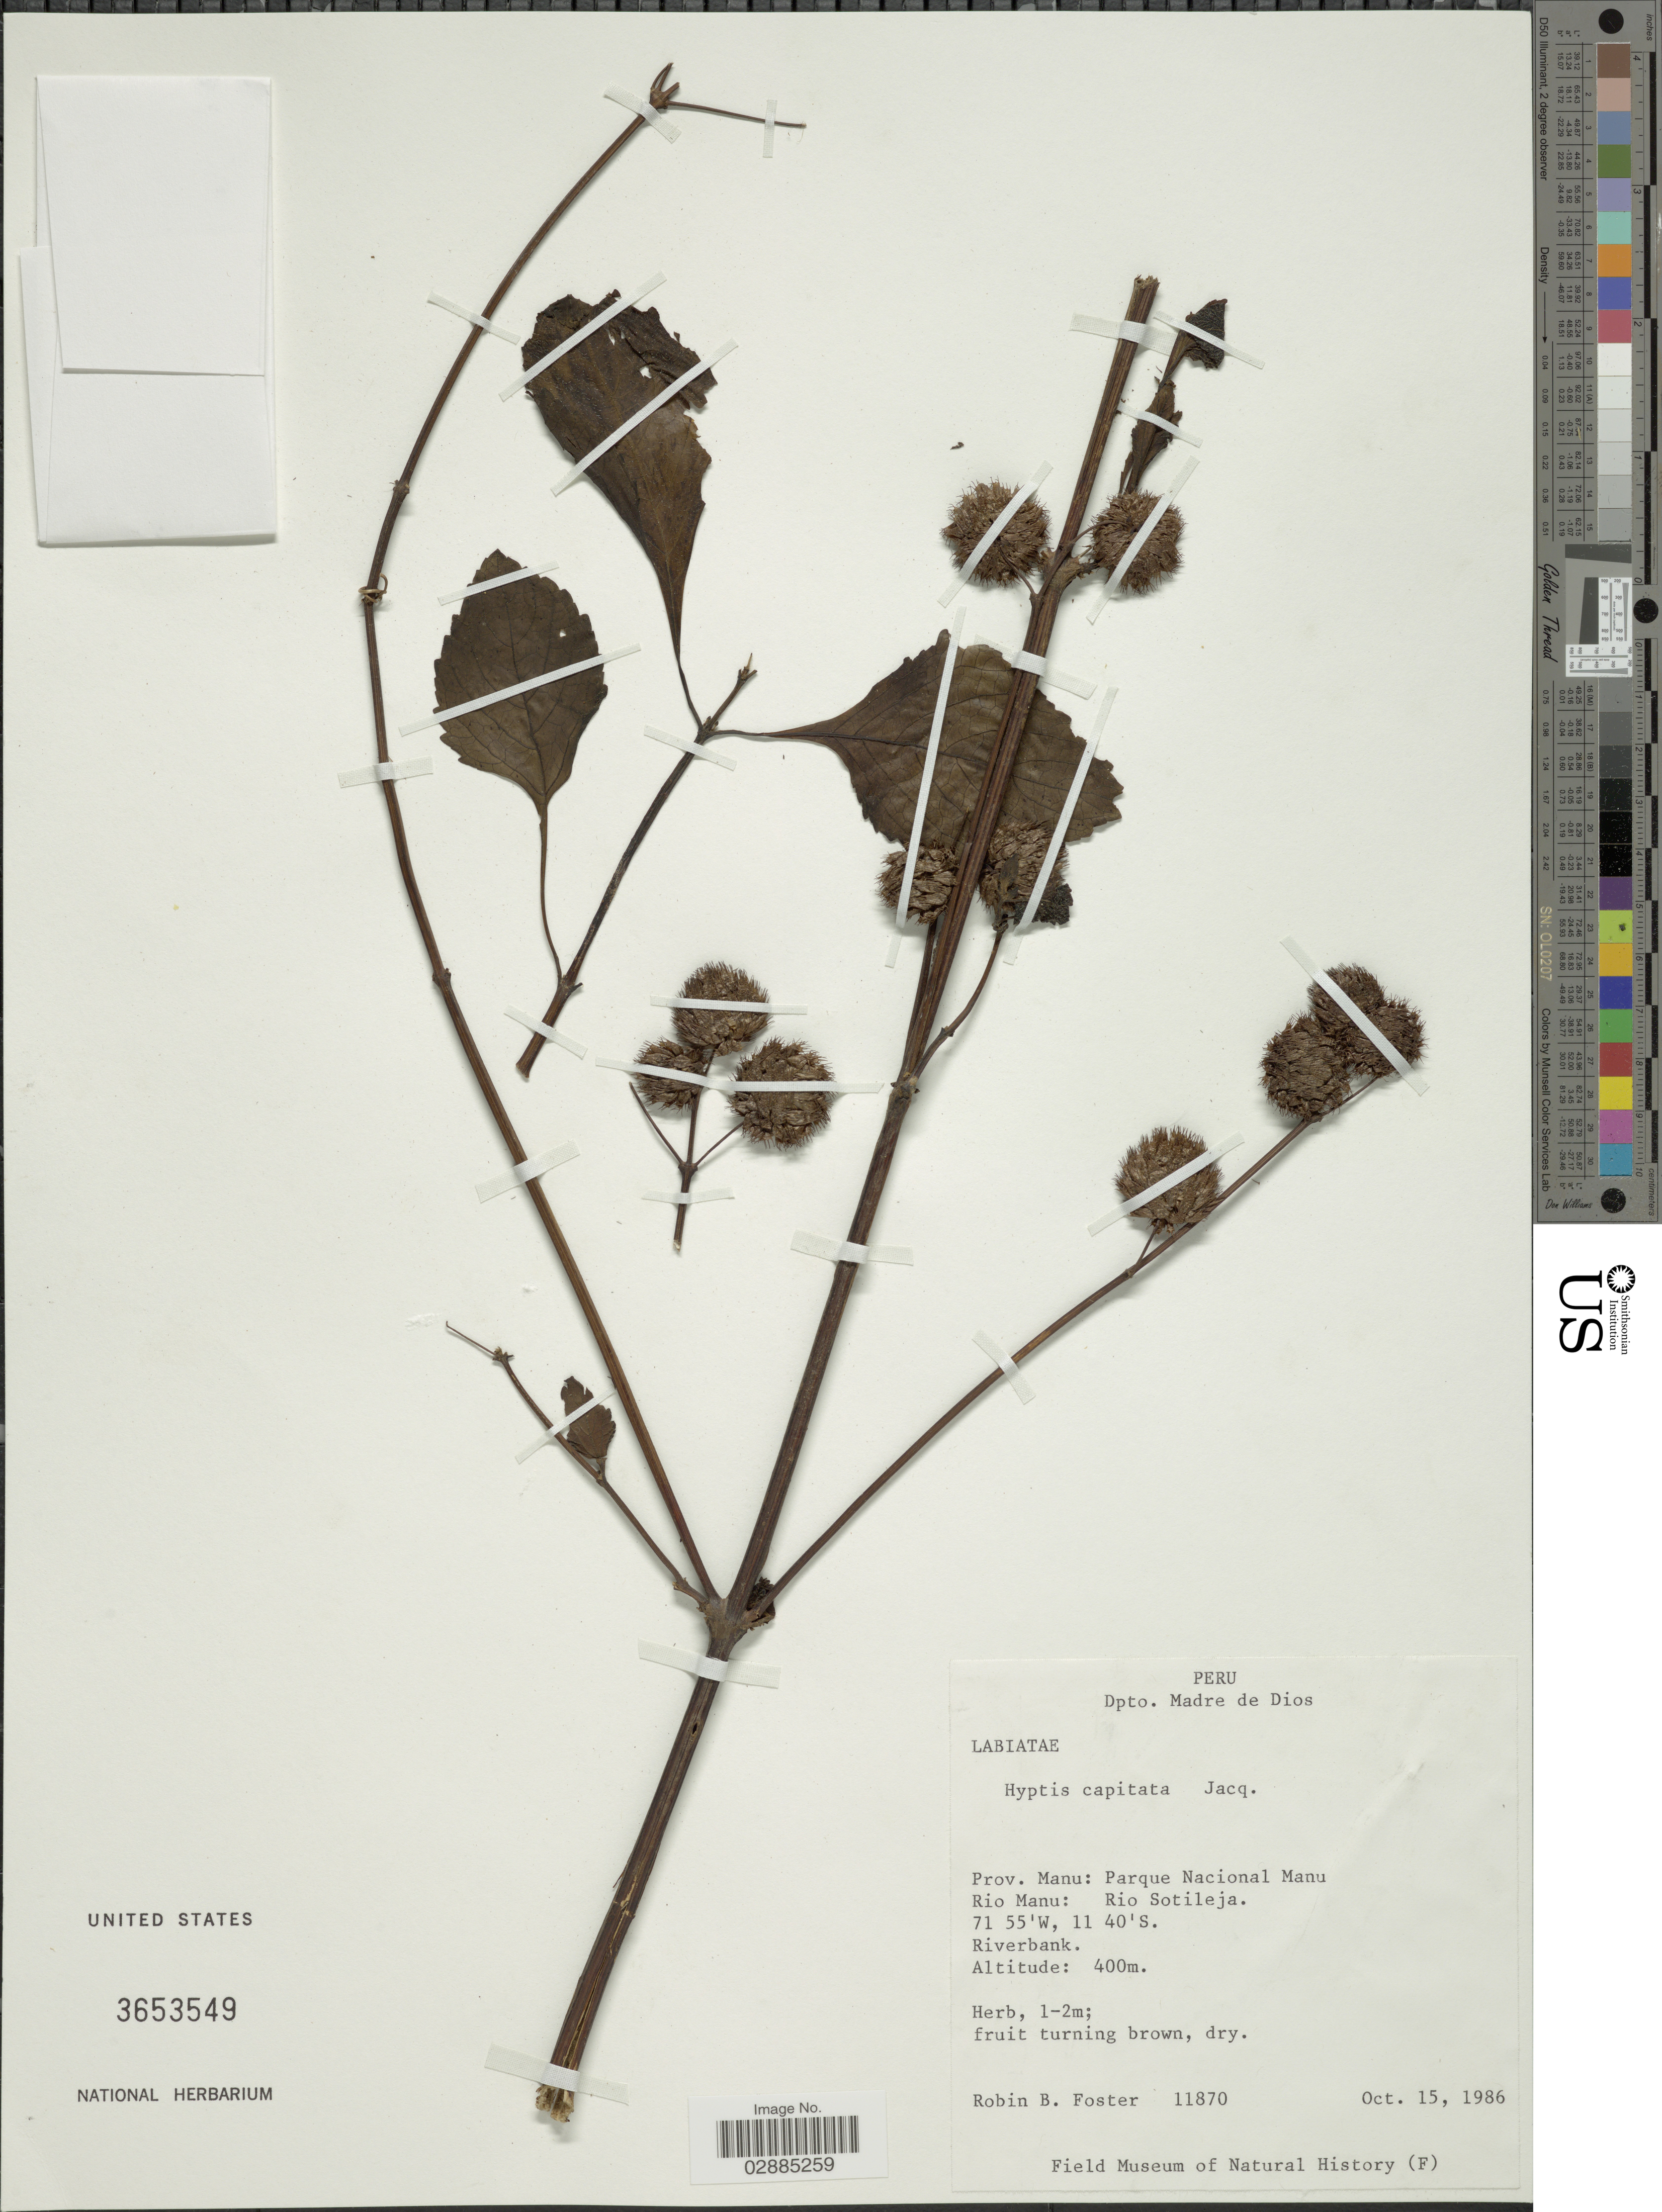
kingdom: Plantae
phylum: Tracheophyta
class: Magnoliopsida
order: Lamiales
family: Lamiaceae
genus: Hyptis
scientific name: Hyptis capitata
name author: Jacq.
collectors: R. B. Foster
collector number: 11870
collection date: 1986-10-15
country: Peru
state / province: Madre de Dios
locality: Dpto. Madre de Dios. Prov. Manu: Parque Nacional Manu. Rio Manu: Rio Sotileja. Riverbank.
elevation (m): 400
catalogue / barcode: US 3653549